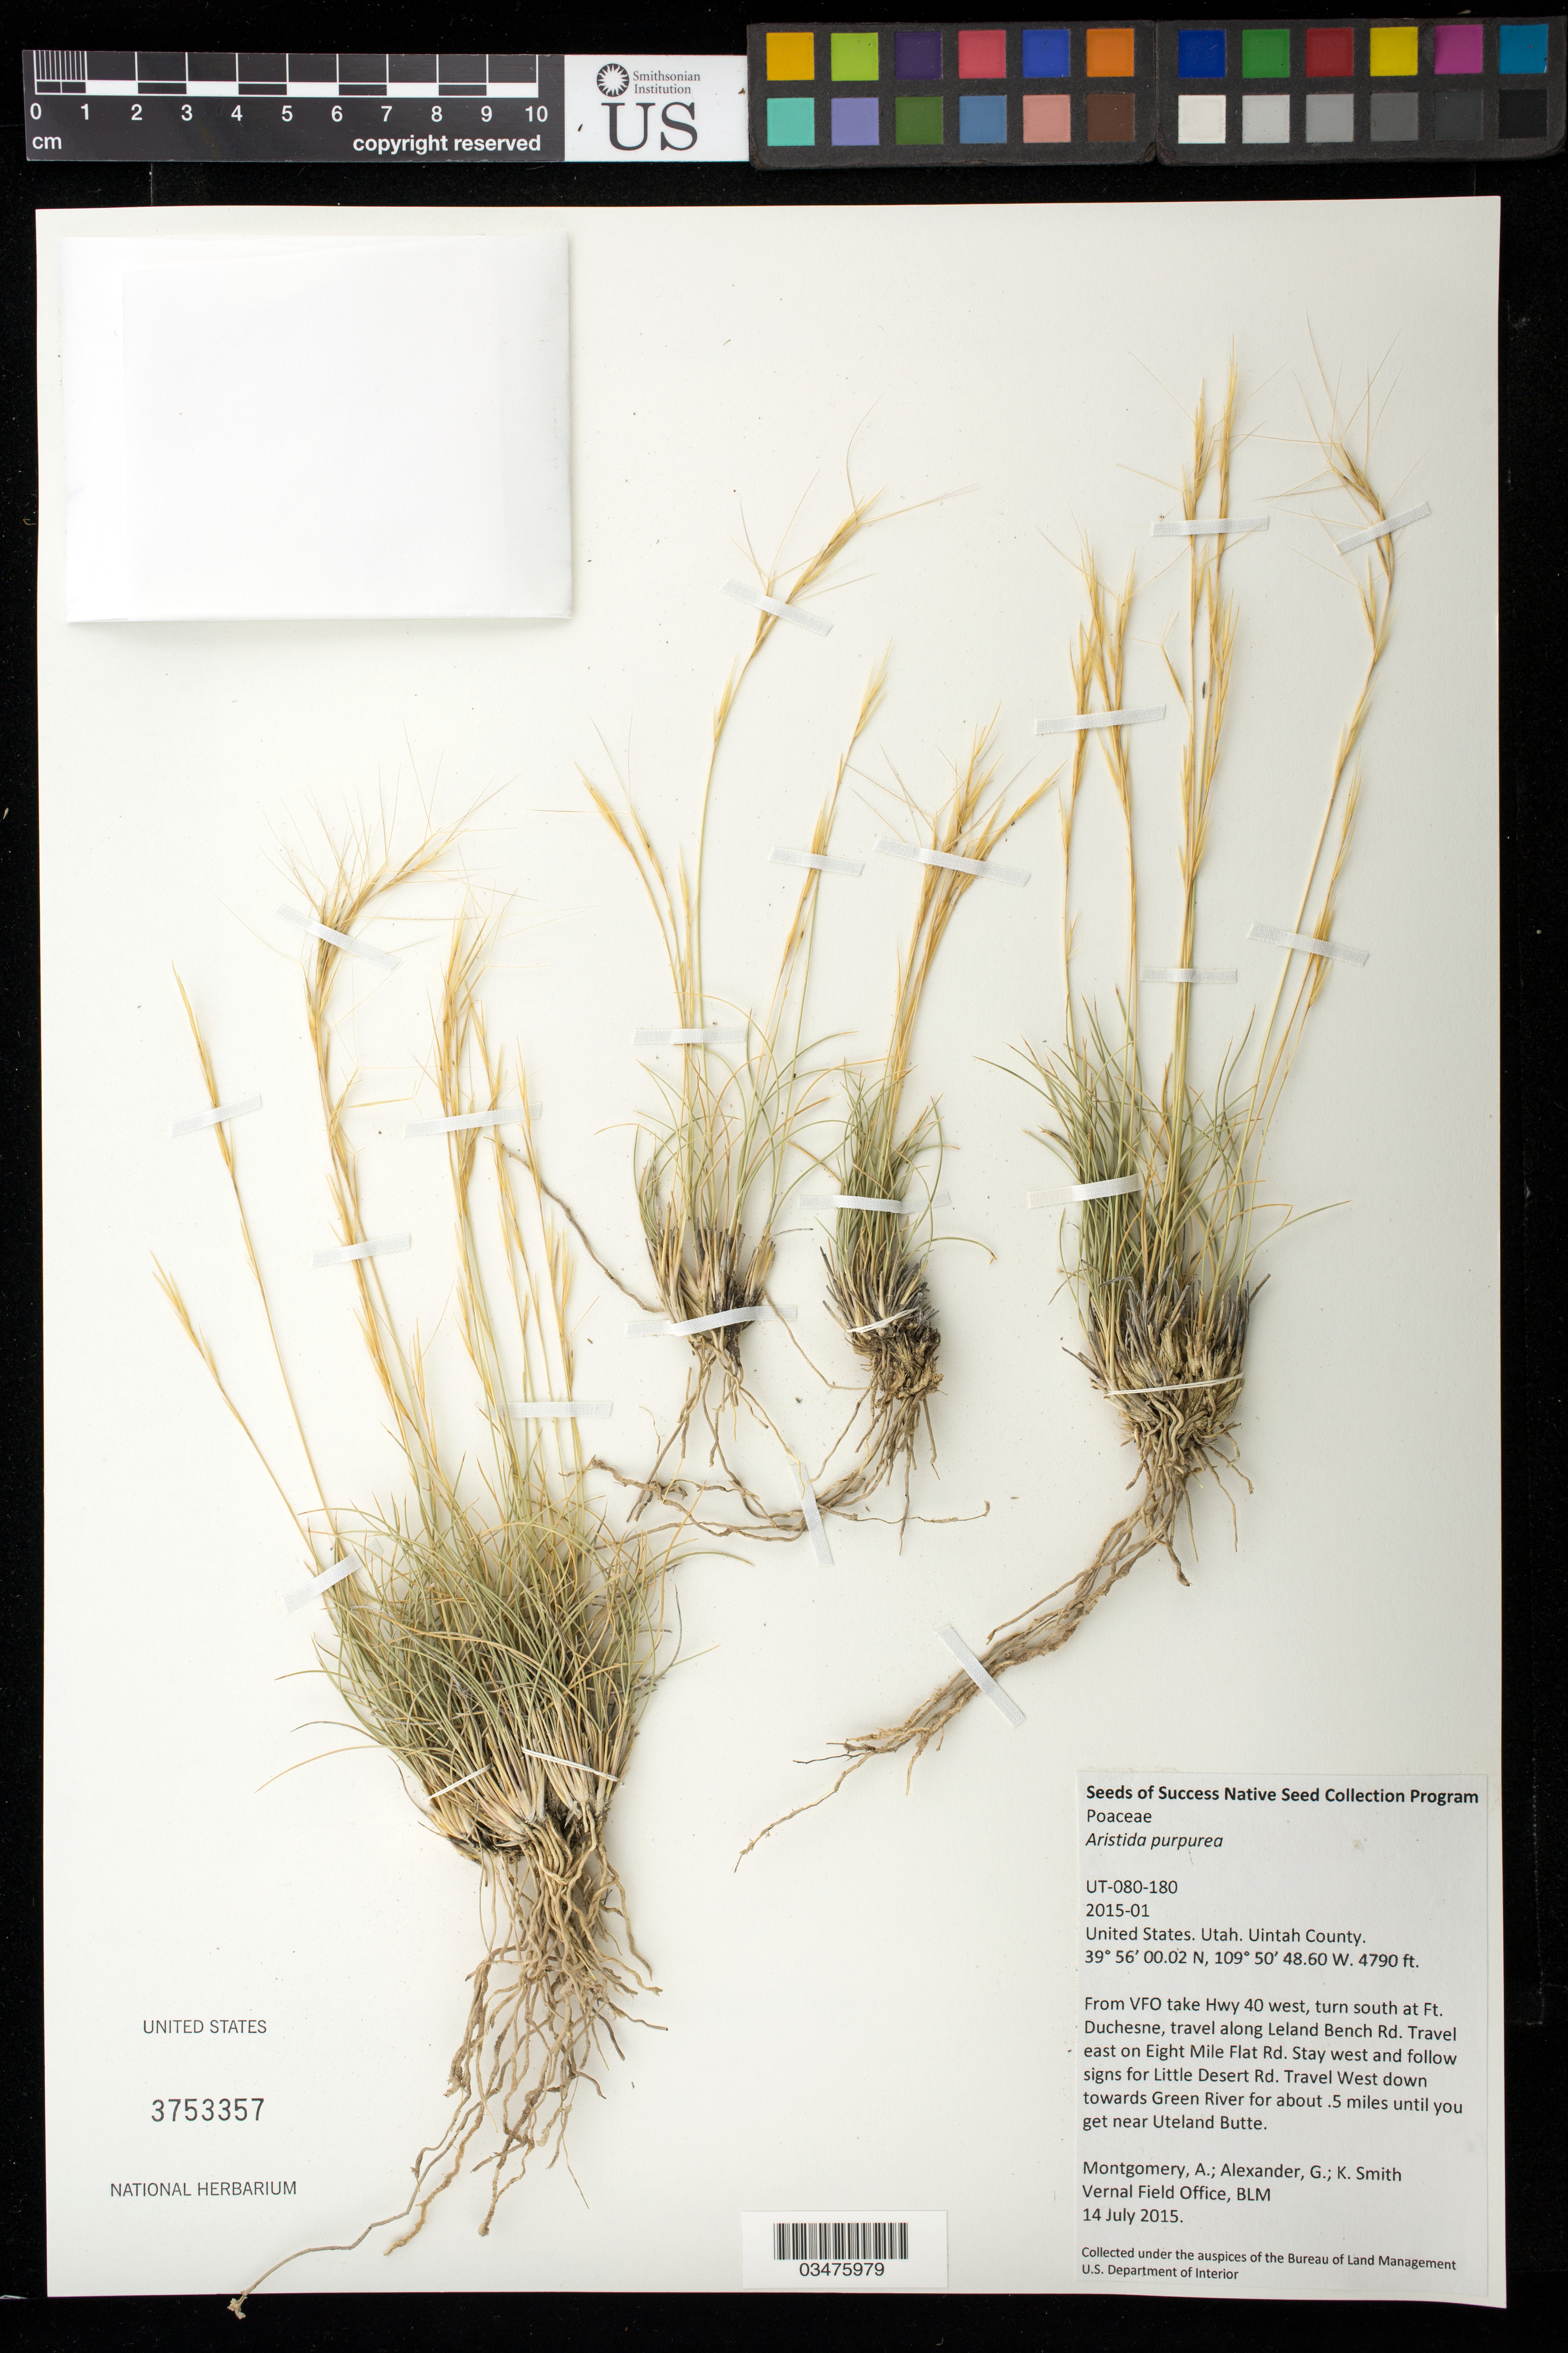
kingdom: Plantae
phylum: Tracheophyta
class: Liliopsida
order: Poales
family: Poaceae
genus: Aristida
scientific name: Aristida purpurea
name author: Nutt.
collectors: A. Montgomery, G. Alexander & K. Smith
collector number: UT-080-180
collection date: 2015-07-14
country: United States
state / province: Utah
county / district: Uintah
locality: Near Uteland Butte.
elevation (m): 1460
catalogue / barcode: US 3753357